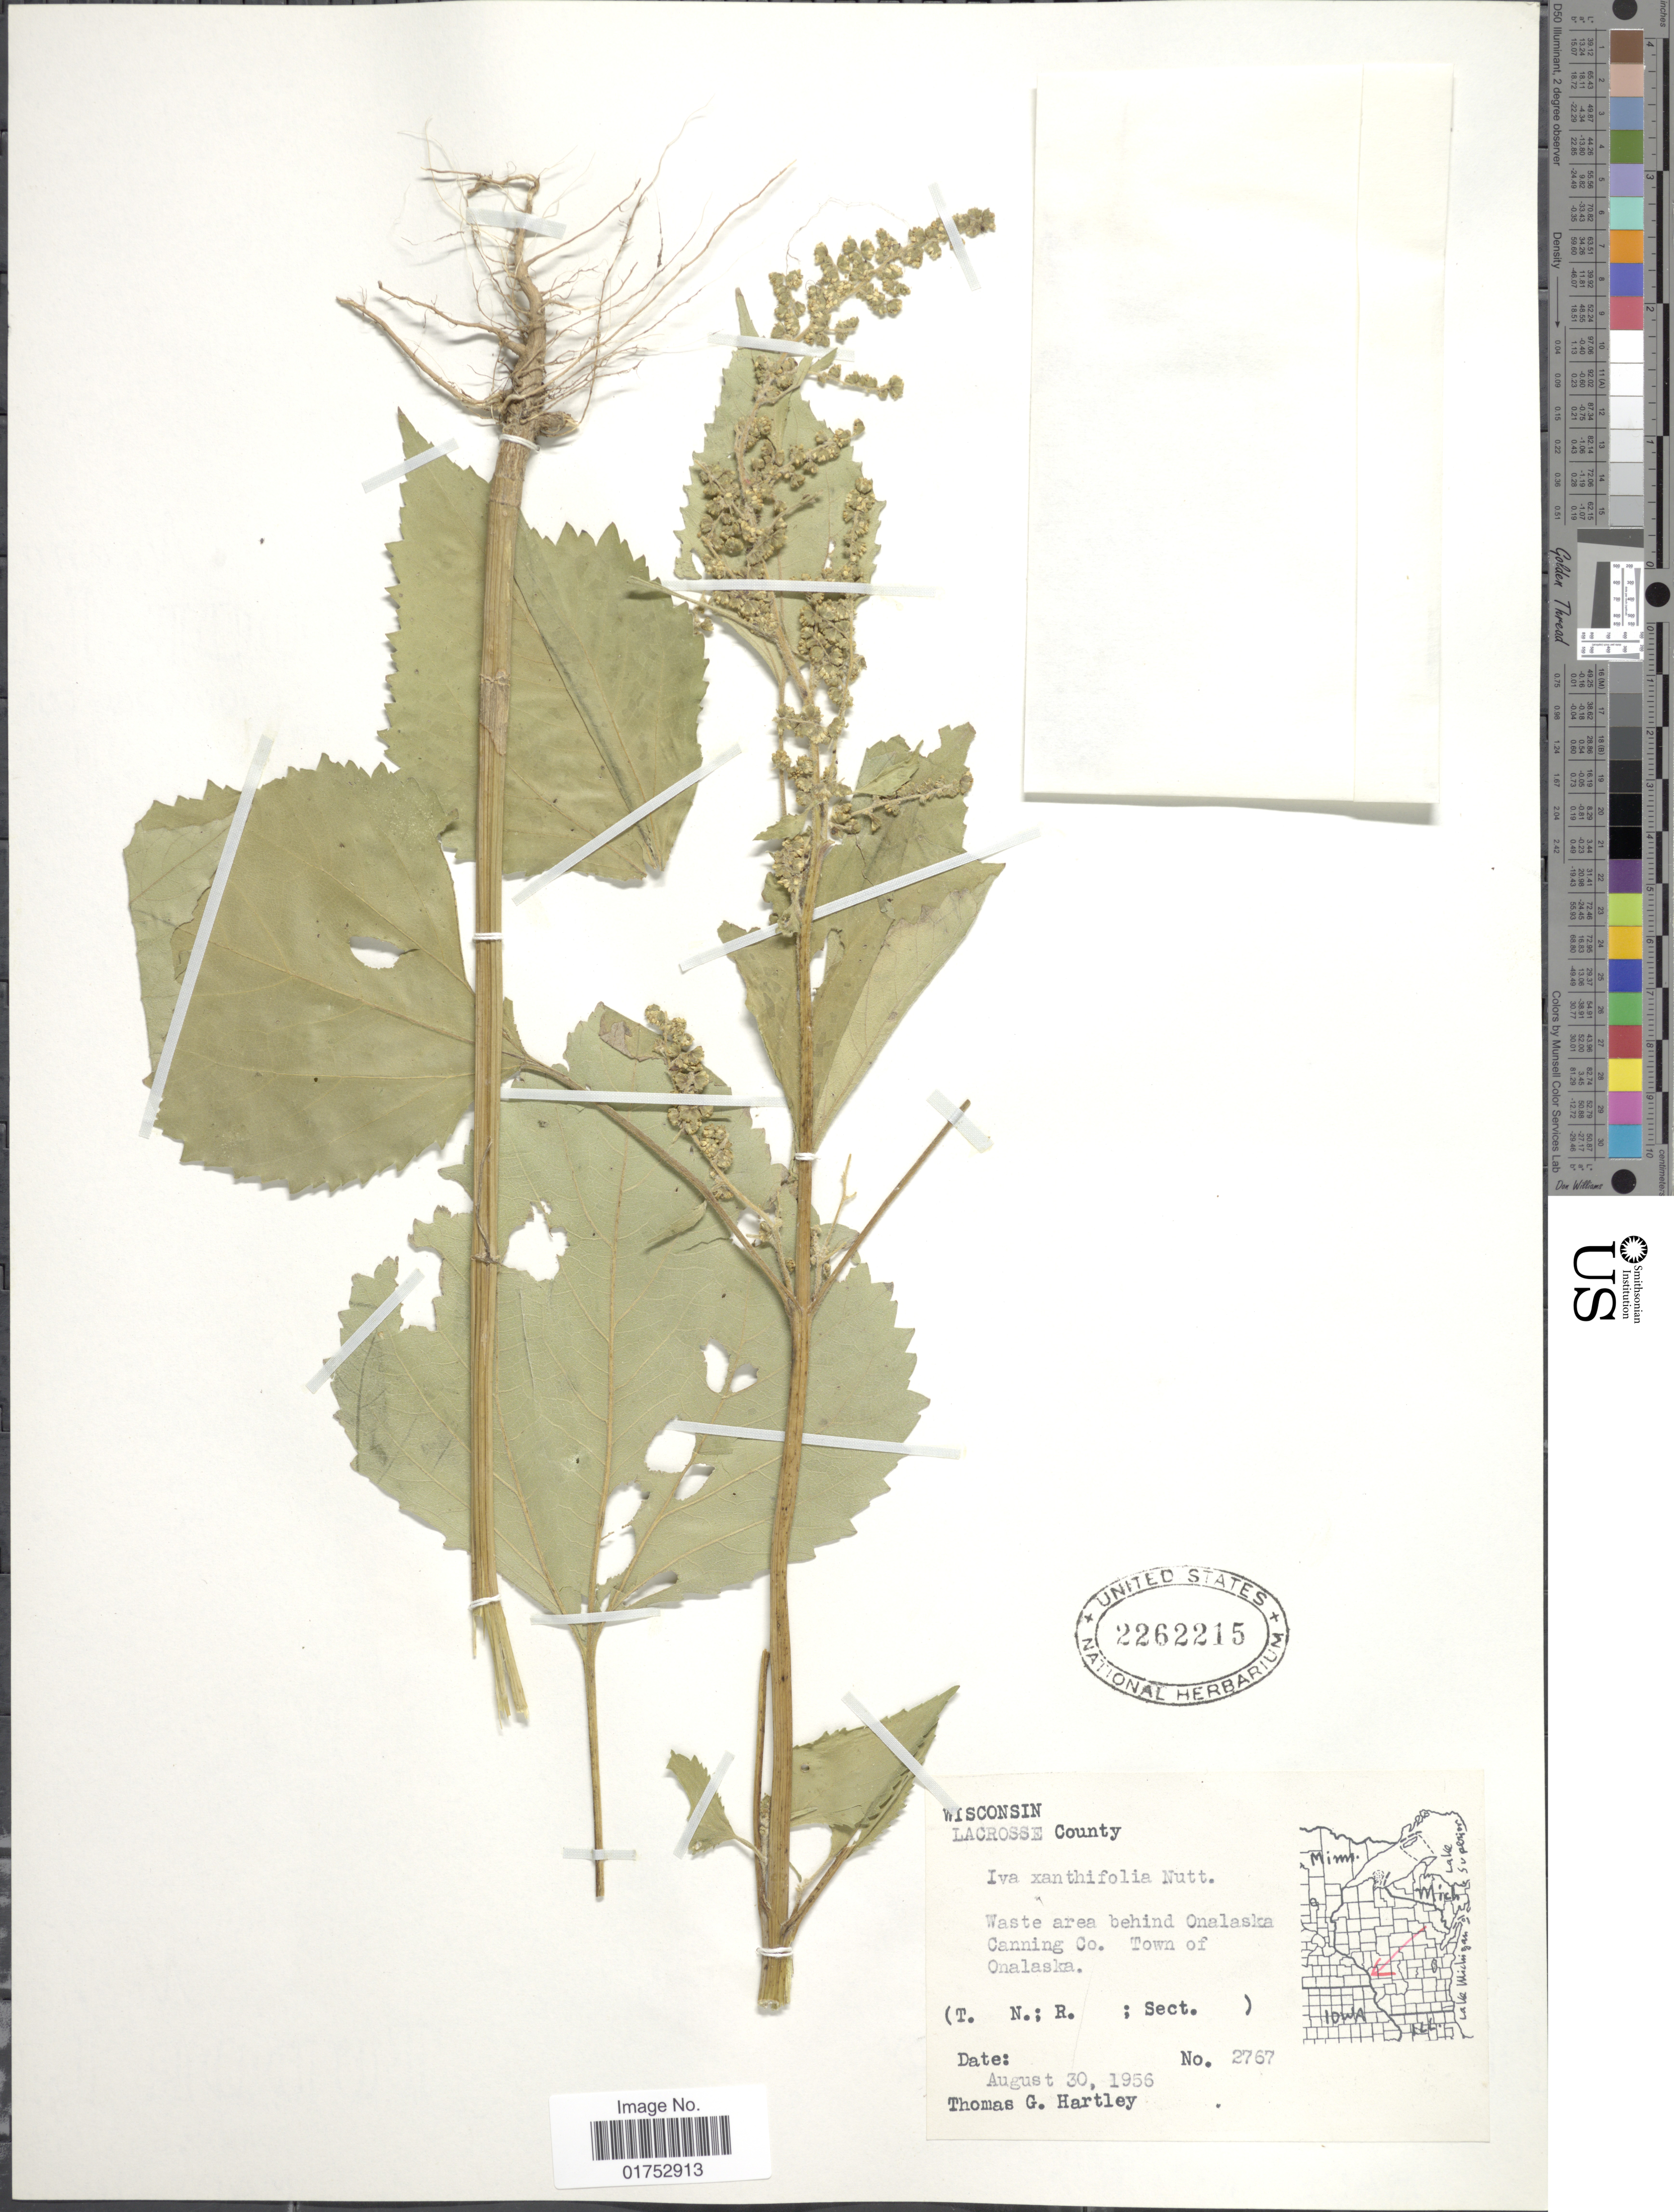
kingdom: Plantae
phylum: Tracheophyta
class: Magnoliopsida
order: Asterales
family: Asteraceae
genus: Iva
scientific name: Iva xanthifolia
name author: Nutt.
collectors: T. G. Hartley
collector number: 2767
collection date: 1956-08-30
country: United States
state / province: Wisconsin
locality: Lacrosse County, behind Onalaska, Canning Co., town of Onalaska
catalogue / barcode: US 2262215